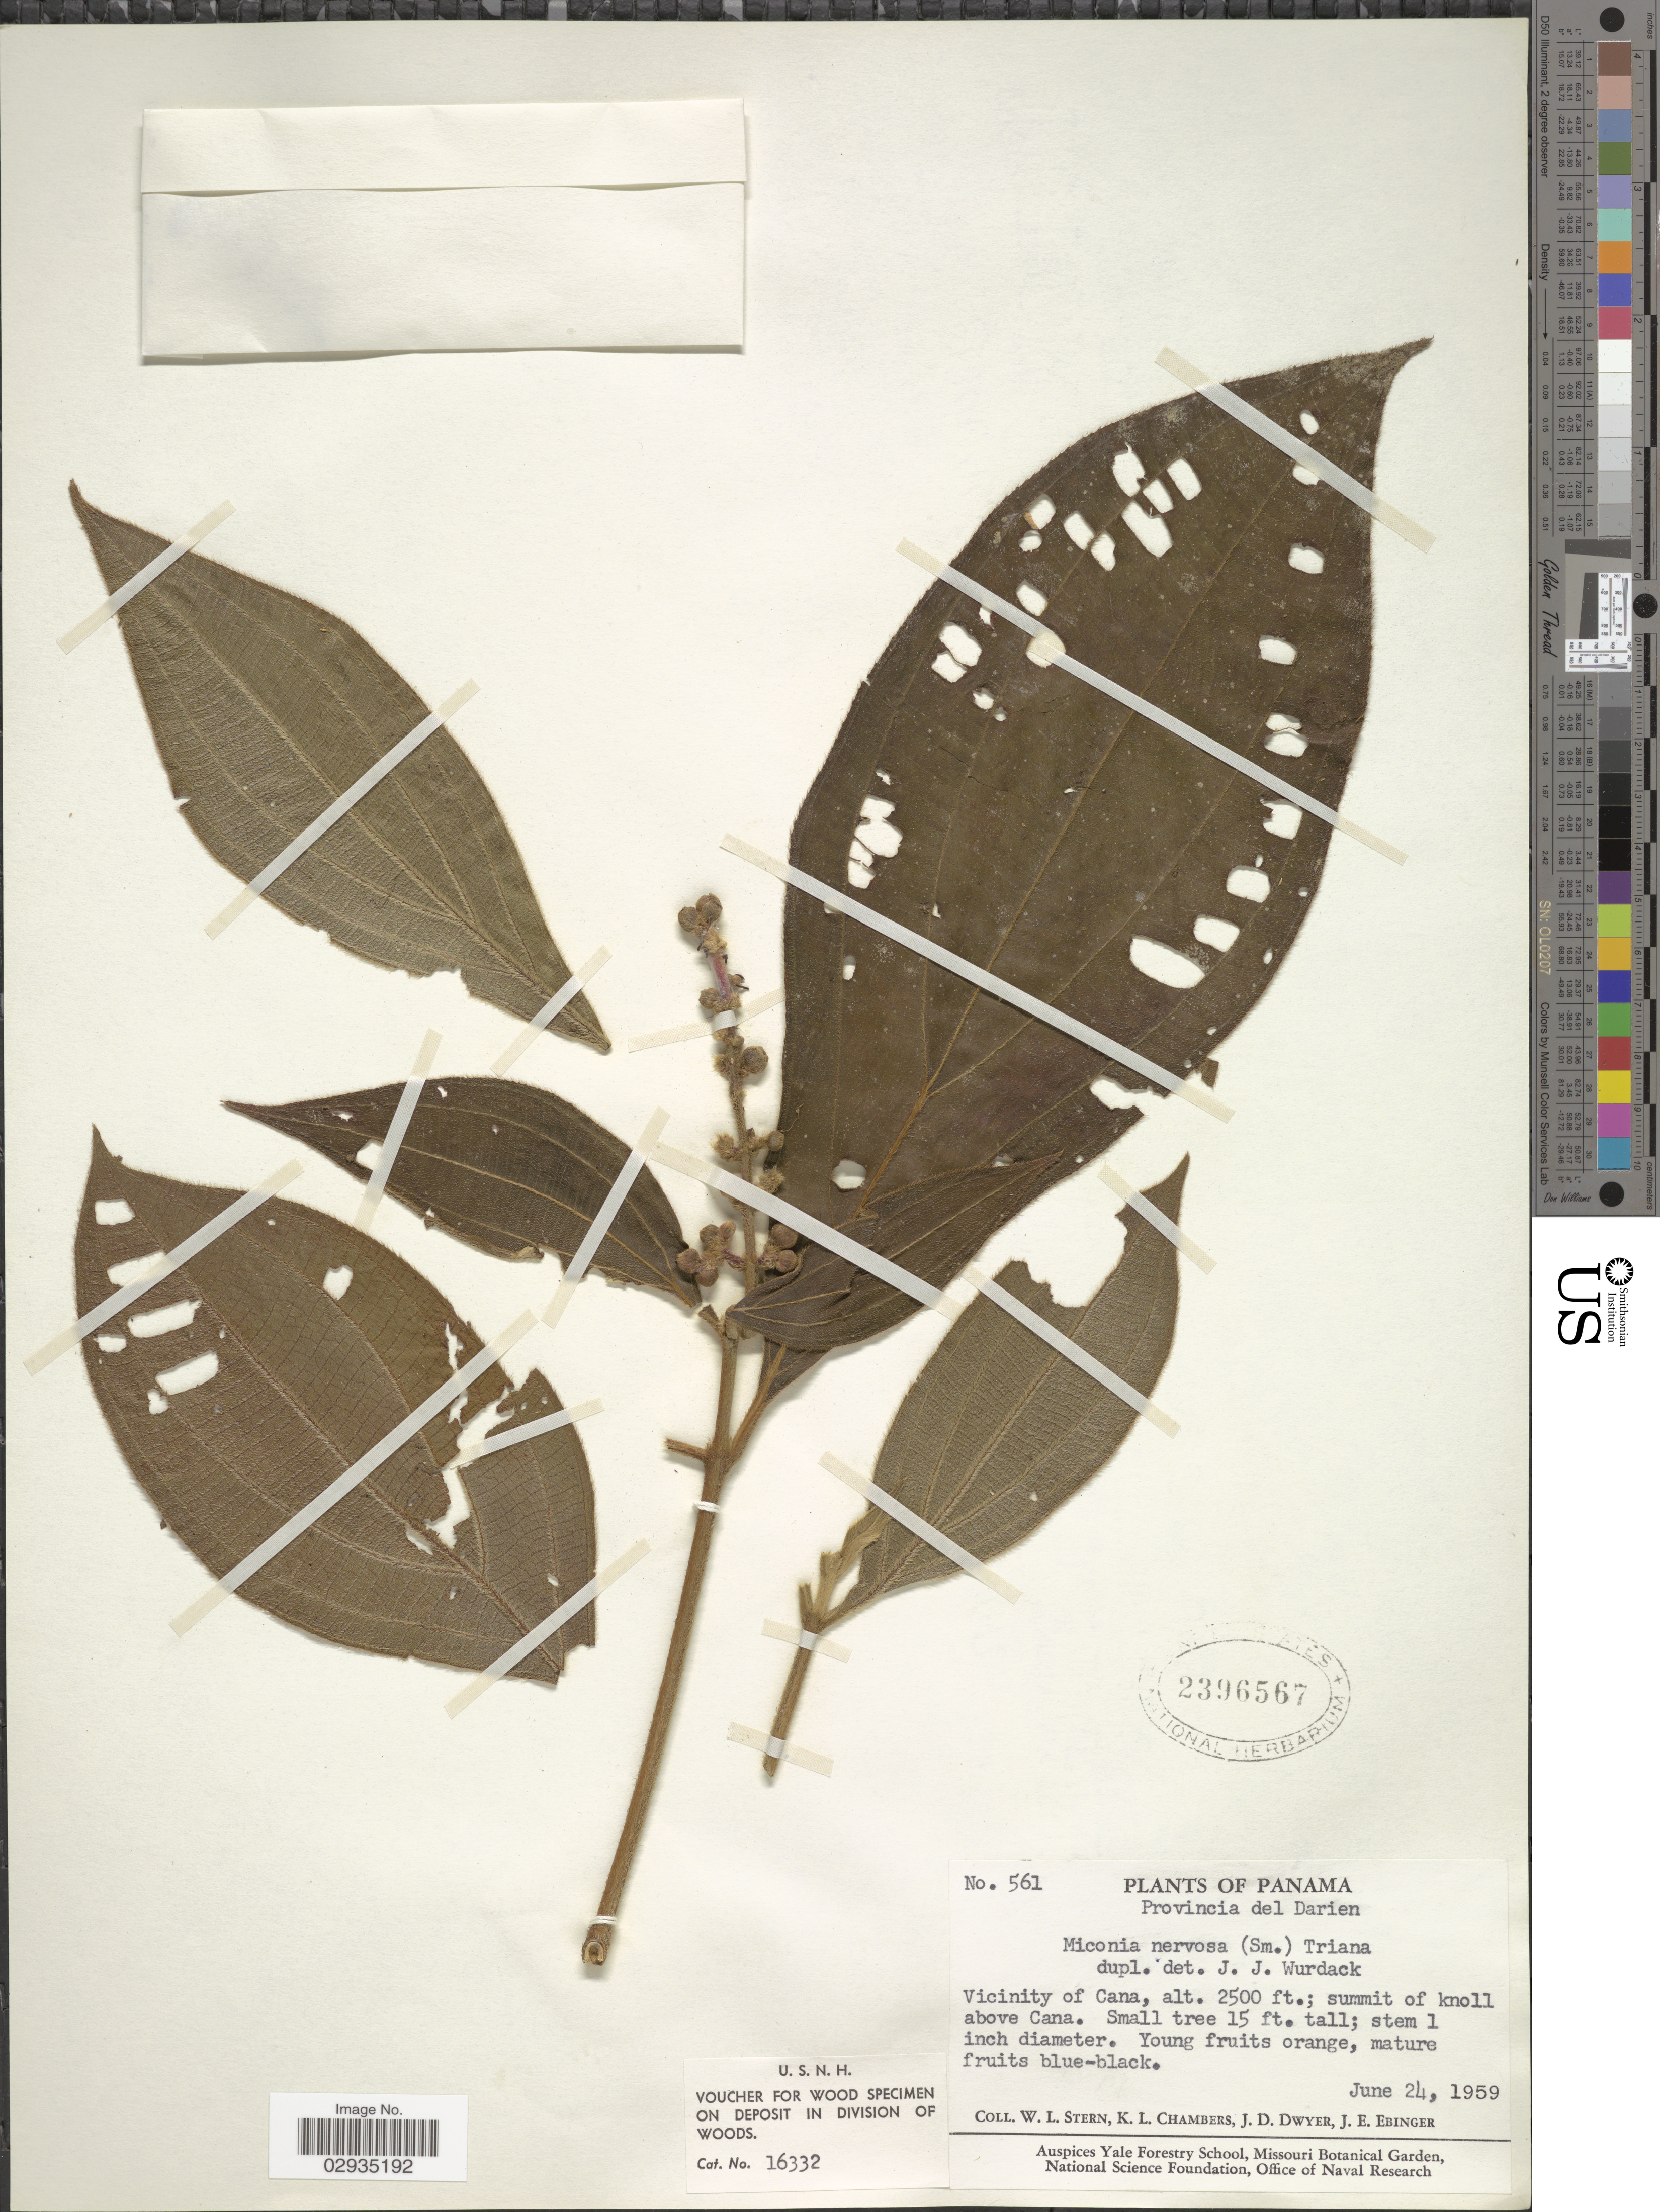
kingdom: Plantae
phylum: Tracheophyta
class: Magnoliopsida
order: Myrtales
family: Melastomataceae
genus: Miconia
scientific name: Miconia nervosa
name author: (Sm.) Triana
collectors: W. L. Stern, K. Chambers, J. D. Dwyer & J. Ebinger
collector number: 561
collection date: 1959-06-24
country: Panama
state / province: Darién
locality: Vicinity of Cana, summit of knoll above Cana.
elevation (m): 762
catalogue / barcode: US 2396567